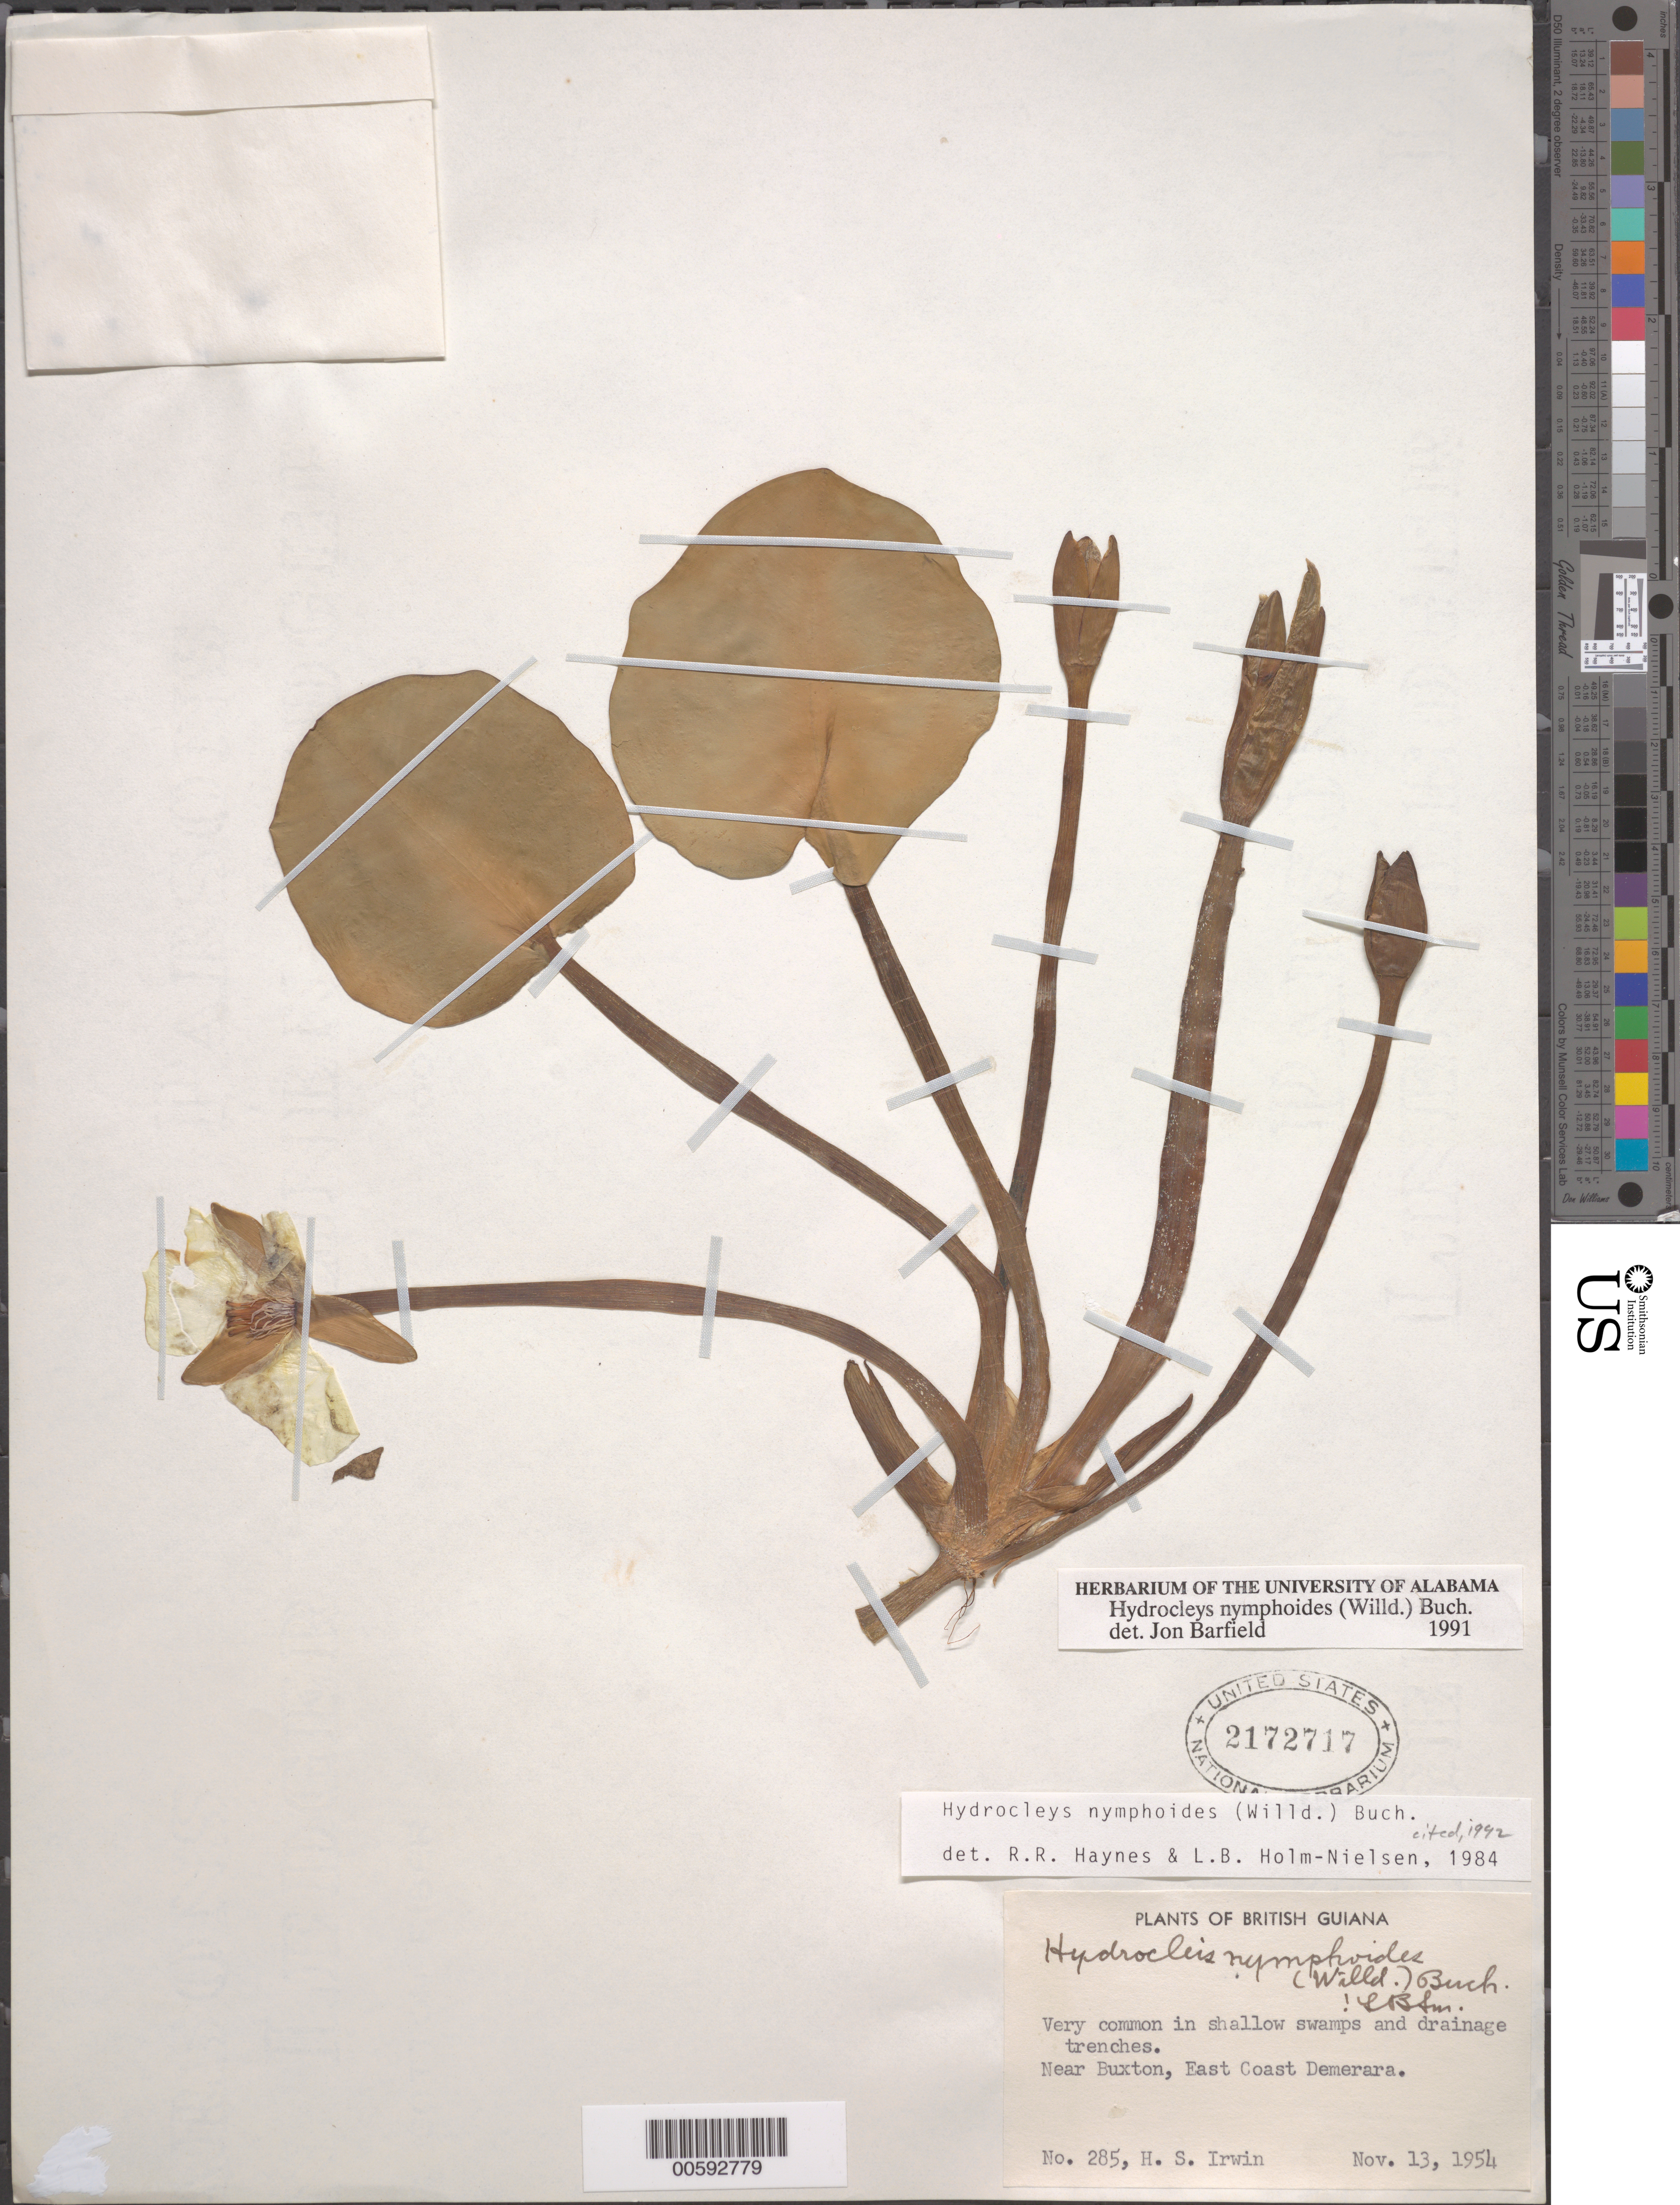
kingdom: Plantae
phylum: Tracheophyta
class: Liliopsida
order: Alismatales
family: Alismataceae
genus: Hydrocleys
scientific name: Hydrocleys nymphoides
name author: (Humb. & Bonpl. ex Willd.) Buchenau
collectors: H. Irwin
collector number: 285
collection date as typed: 13 Nov 1954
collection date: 1954-11-13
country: Guyana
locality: Near Buxton, East Coast Demerara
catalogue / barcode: US 2172717